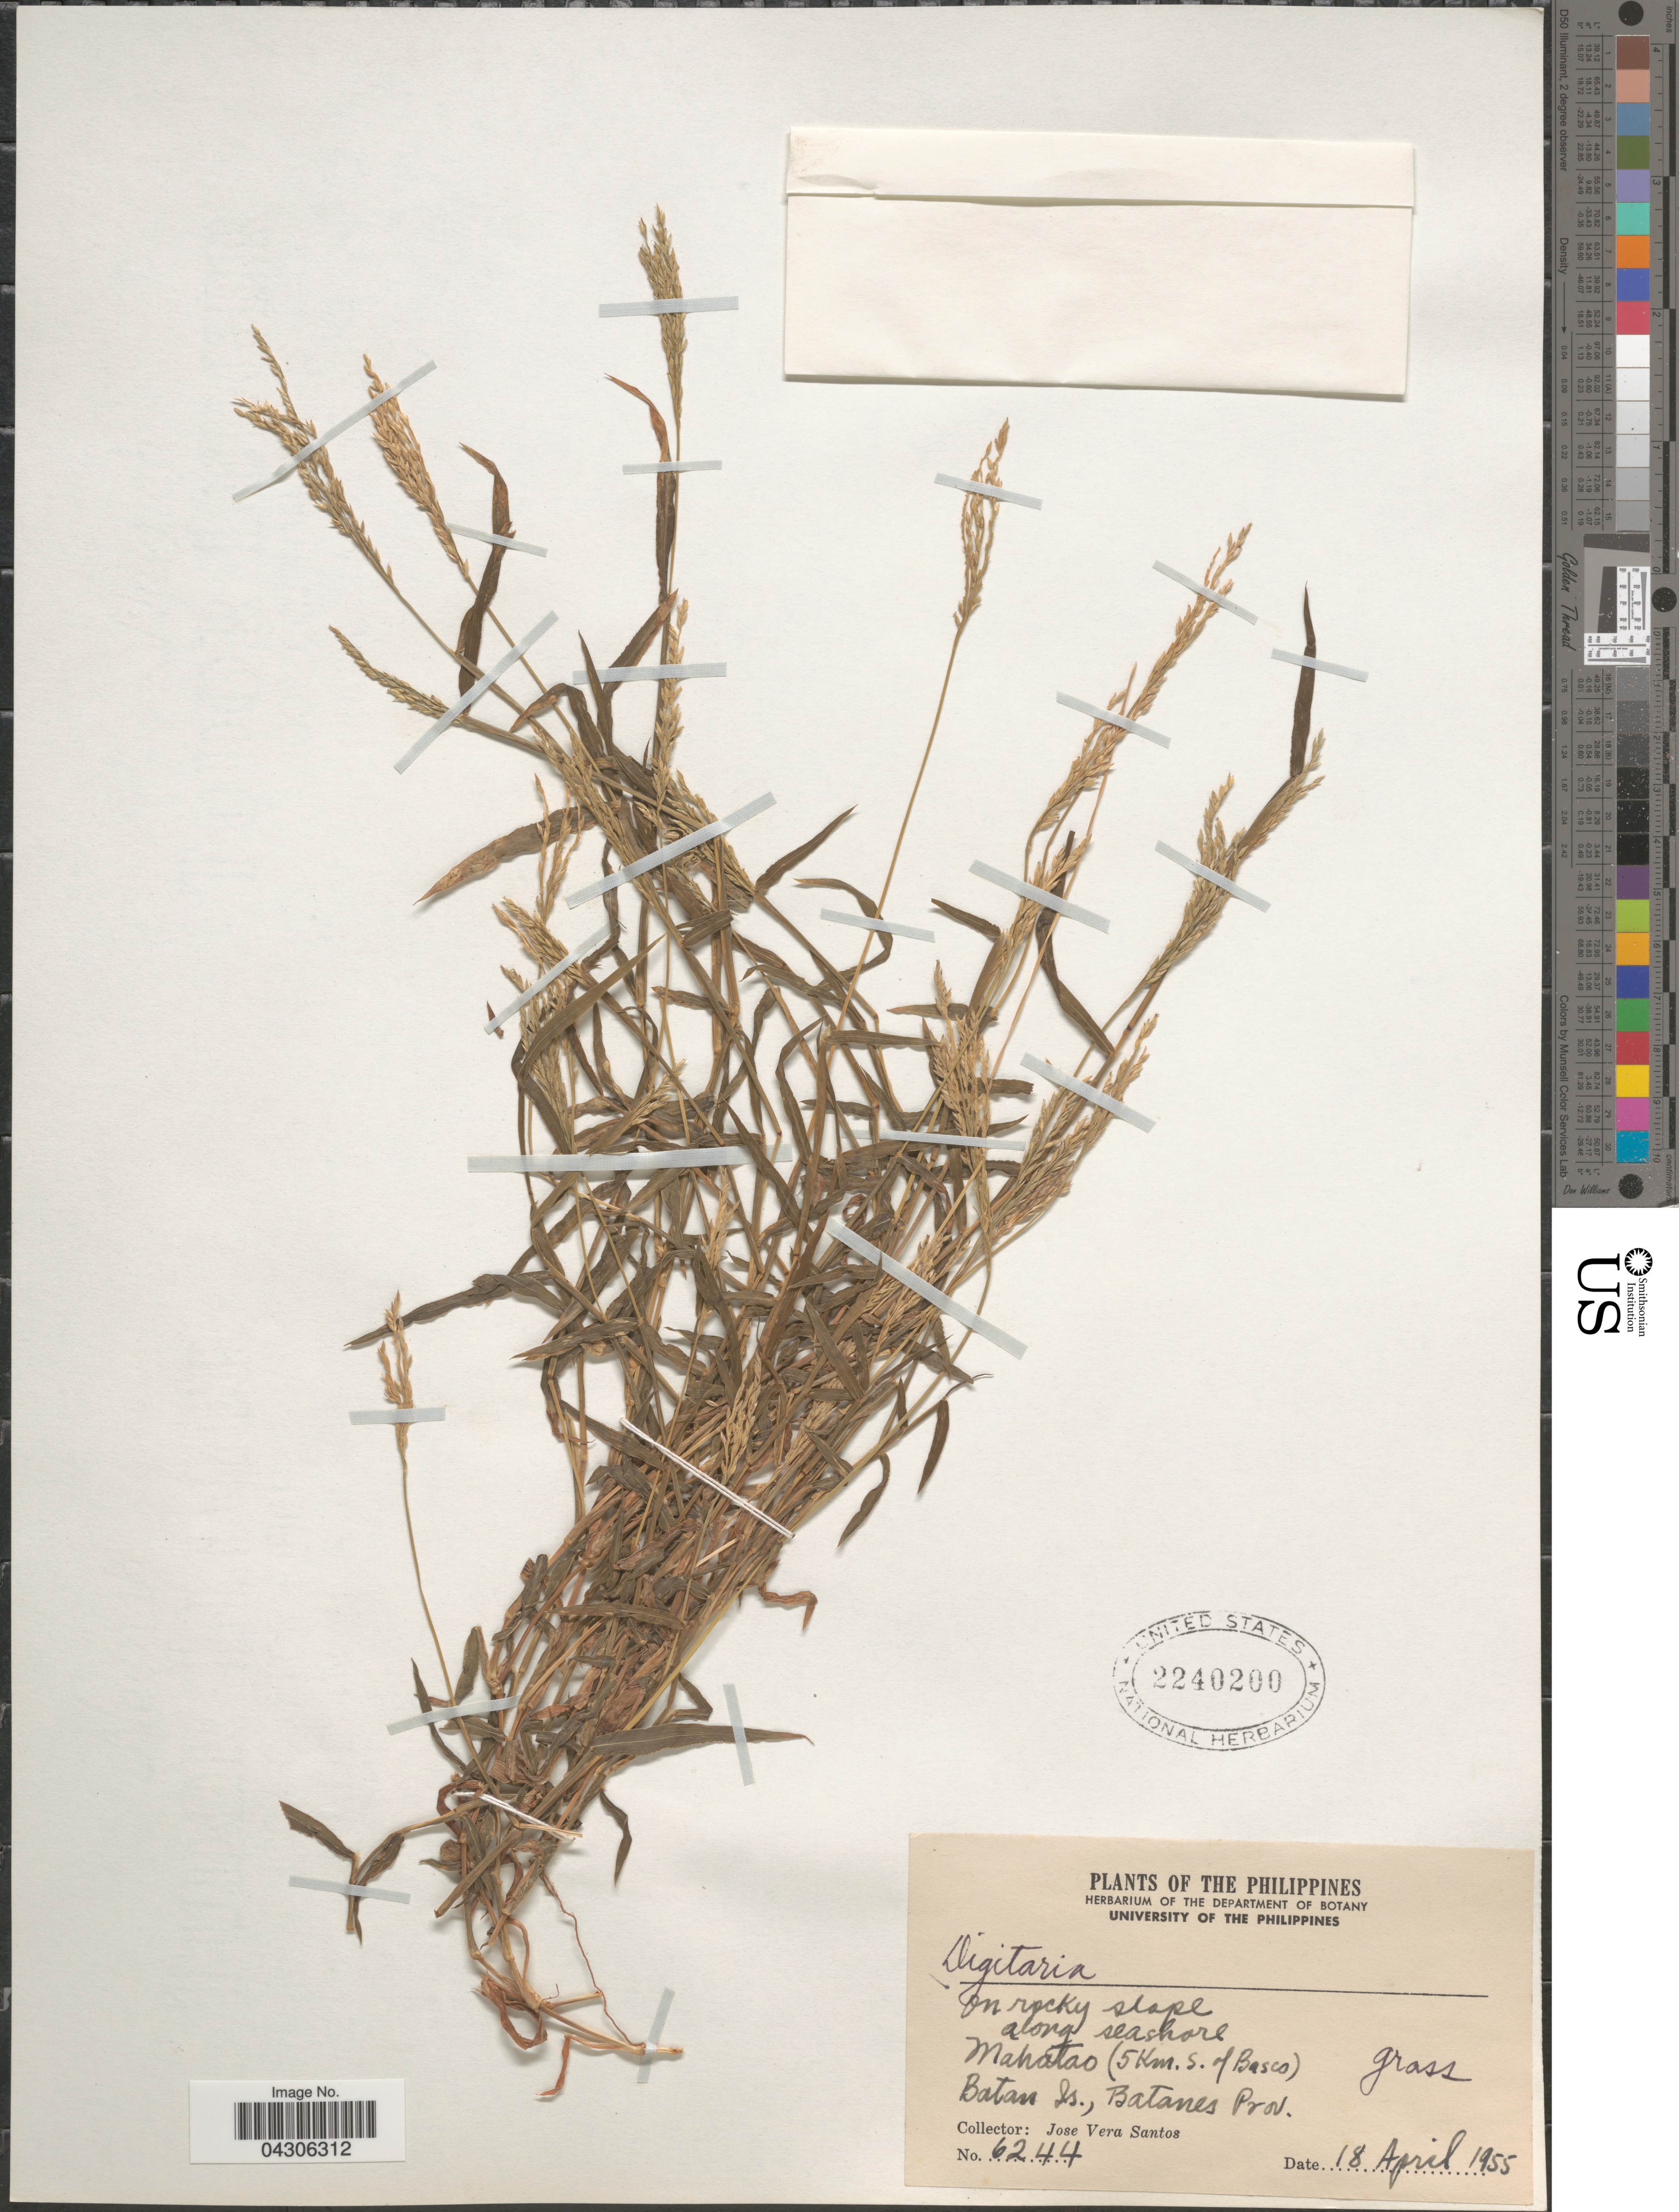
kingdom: Plantae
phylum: Tracheophyta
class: Liliopsida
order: Poales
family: Poaceae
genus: Digitaria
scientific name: Digitaria sp.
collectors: J. Vera Santos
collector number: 6244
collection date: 1955-04-18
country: Philippines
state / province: Cagayan Valley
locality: Mahatao (5 Km. S. of Basco). Batan Is. Batanes Prov.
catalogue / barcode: US 2240200